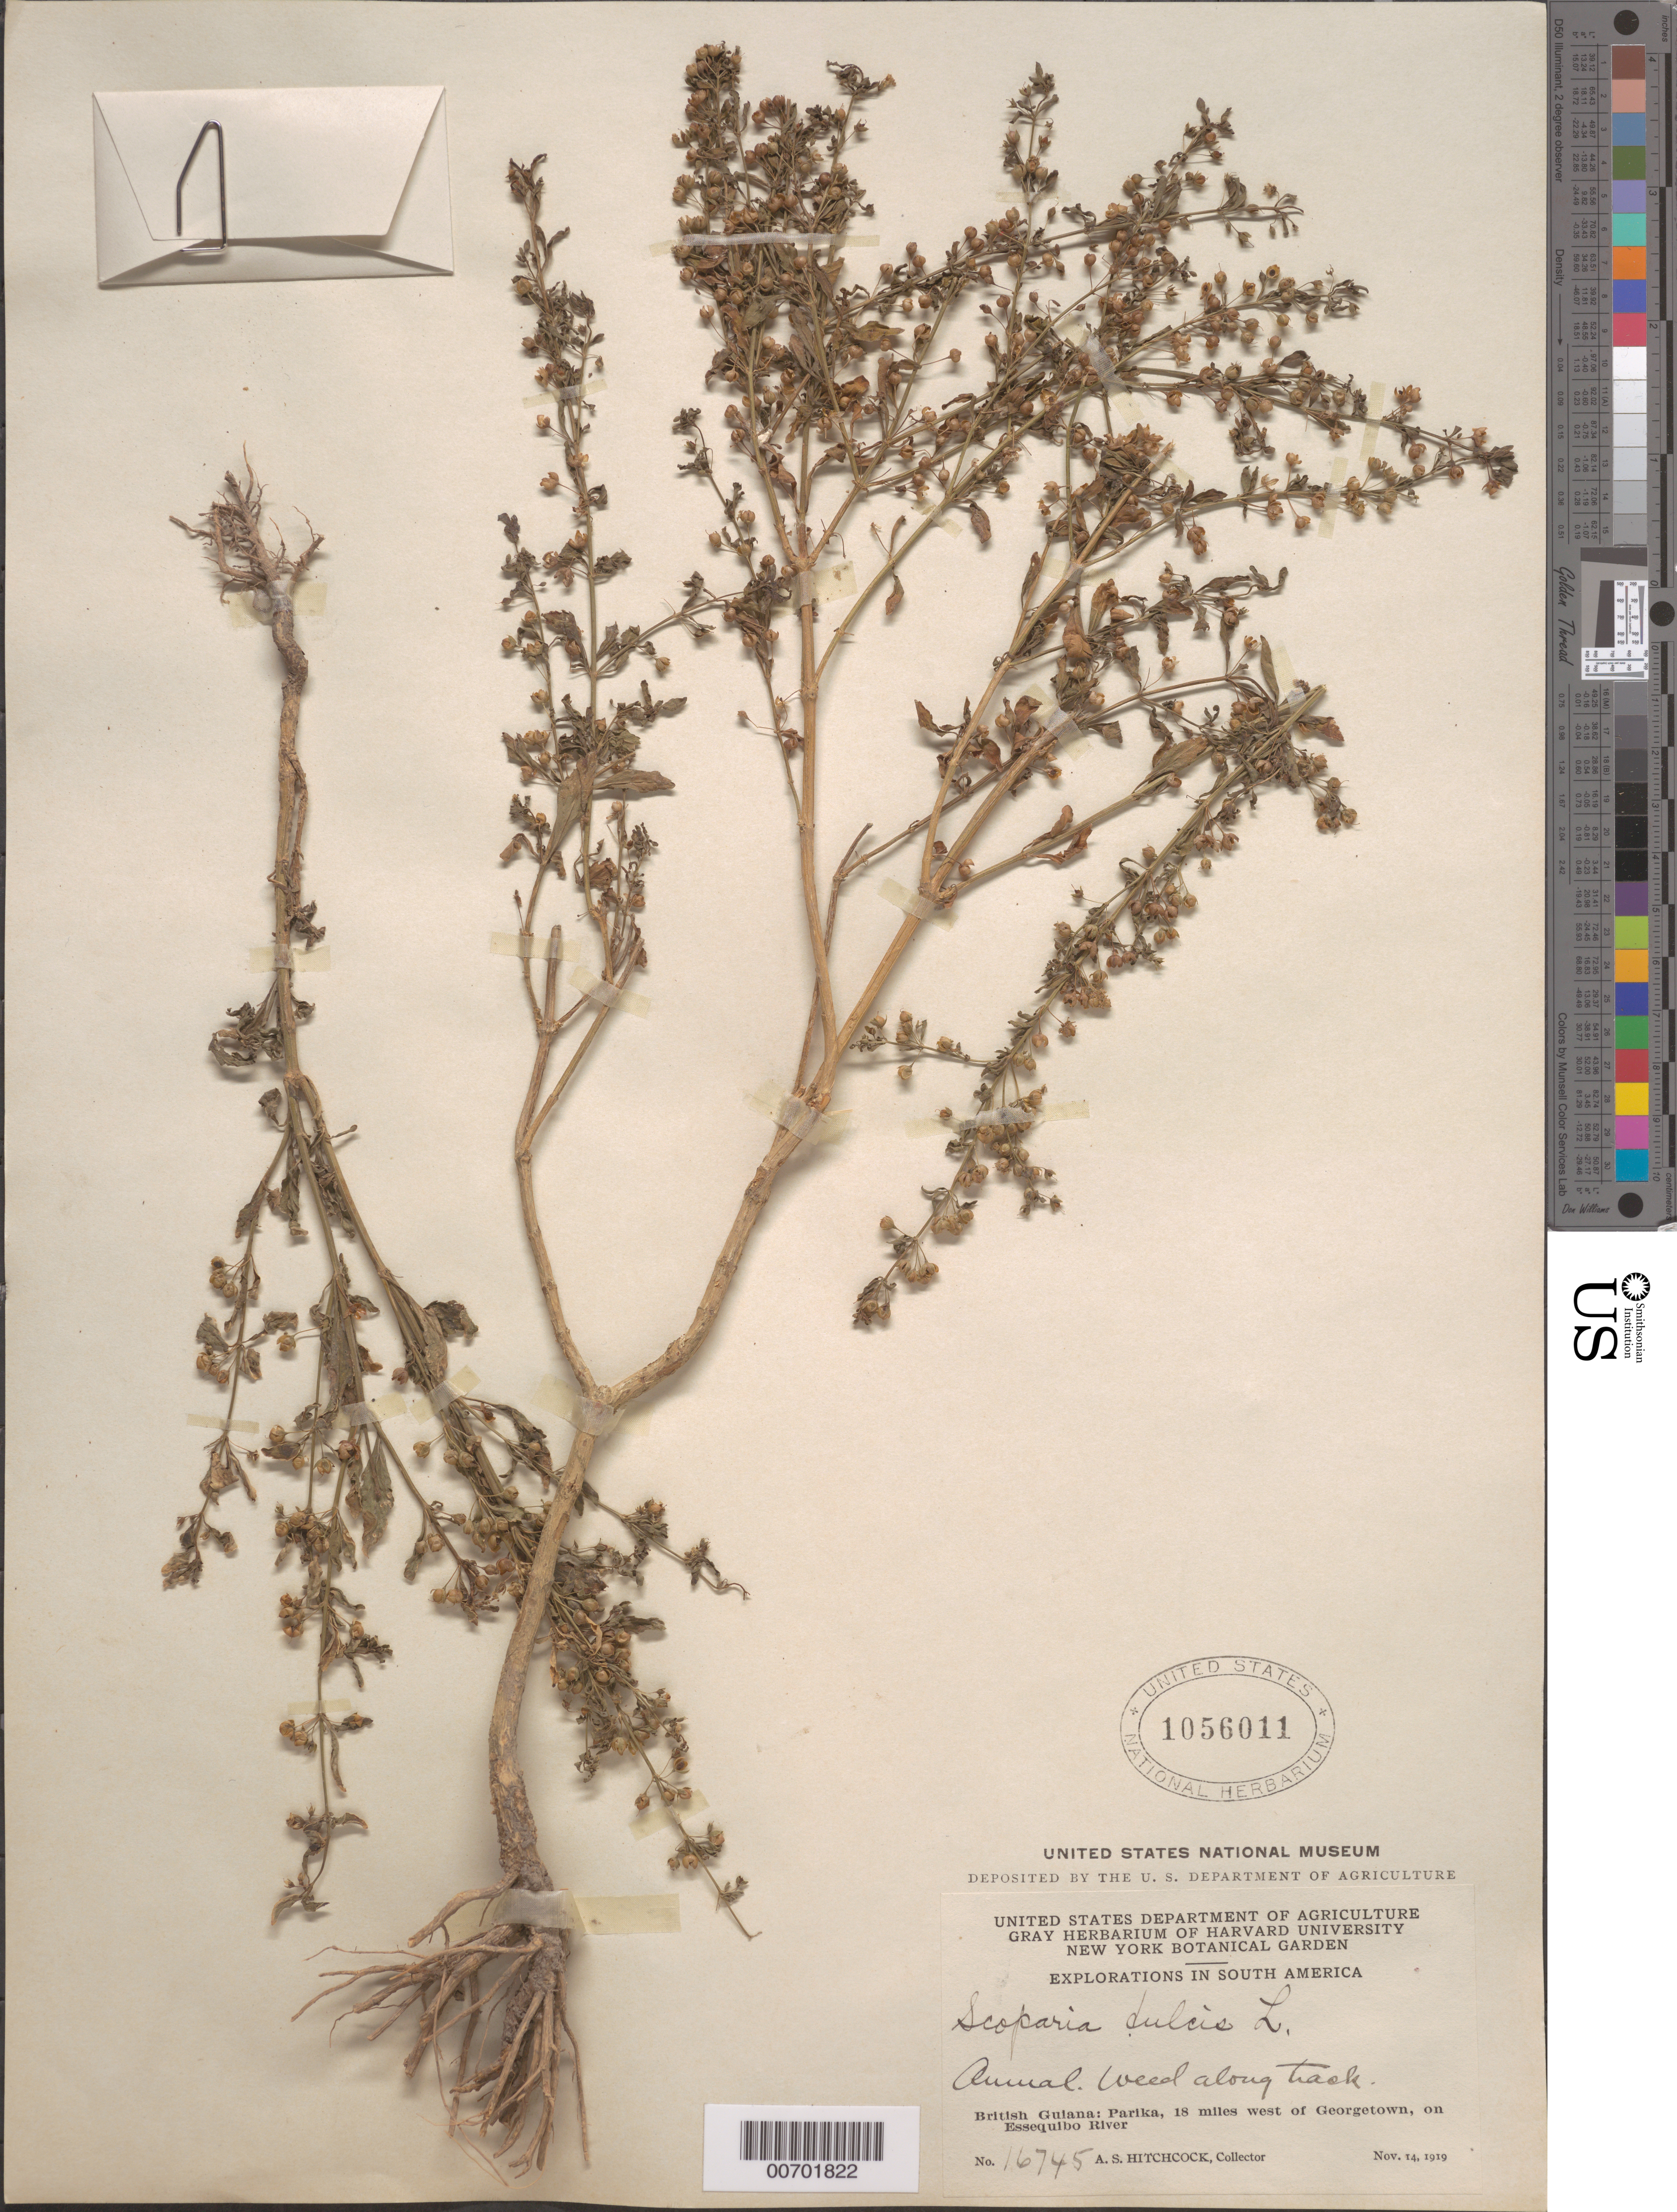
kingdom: Plantae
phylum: Tracheophyta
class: Magnoliopsida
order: Lamiales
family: Plantaginaceae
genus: Scoparia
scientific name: Scoparia dulcis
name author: L.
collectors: A. S. Hitchcock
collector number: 16745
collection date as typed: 14-Nov-19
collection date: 1919-11-14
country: Guyana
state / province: Essequibo Isl-W. Demerara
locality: Parika, 18 mi. W of Georgetown, on Essequibo R.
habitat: Along track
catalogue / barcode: US 1056011